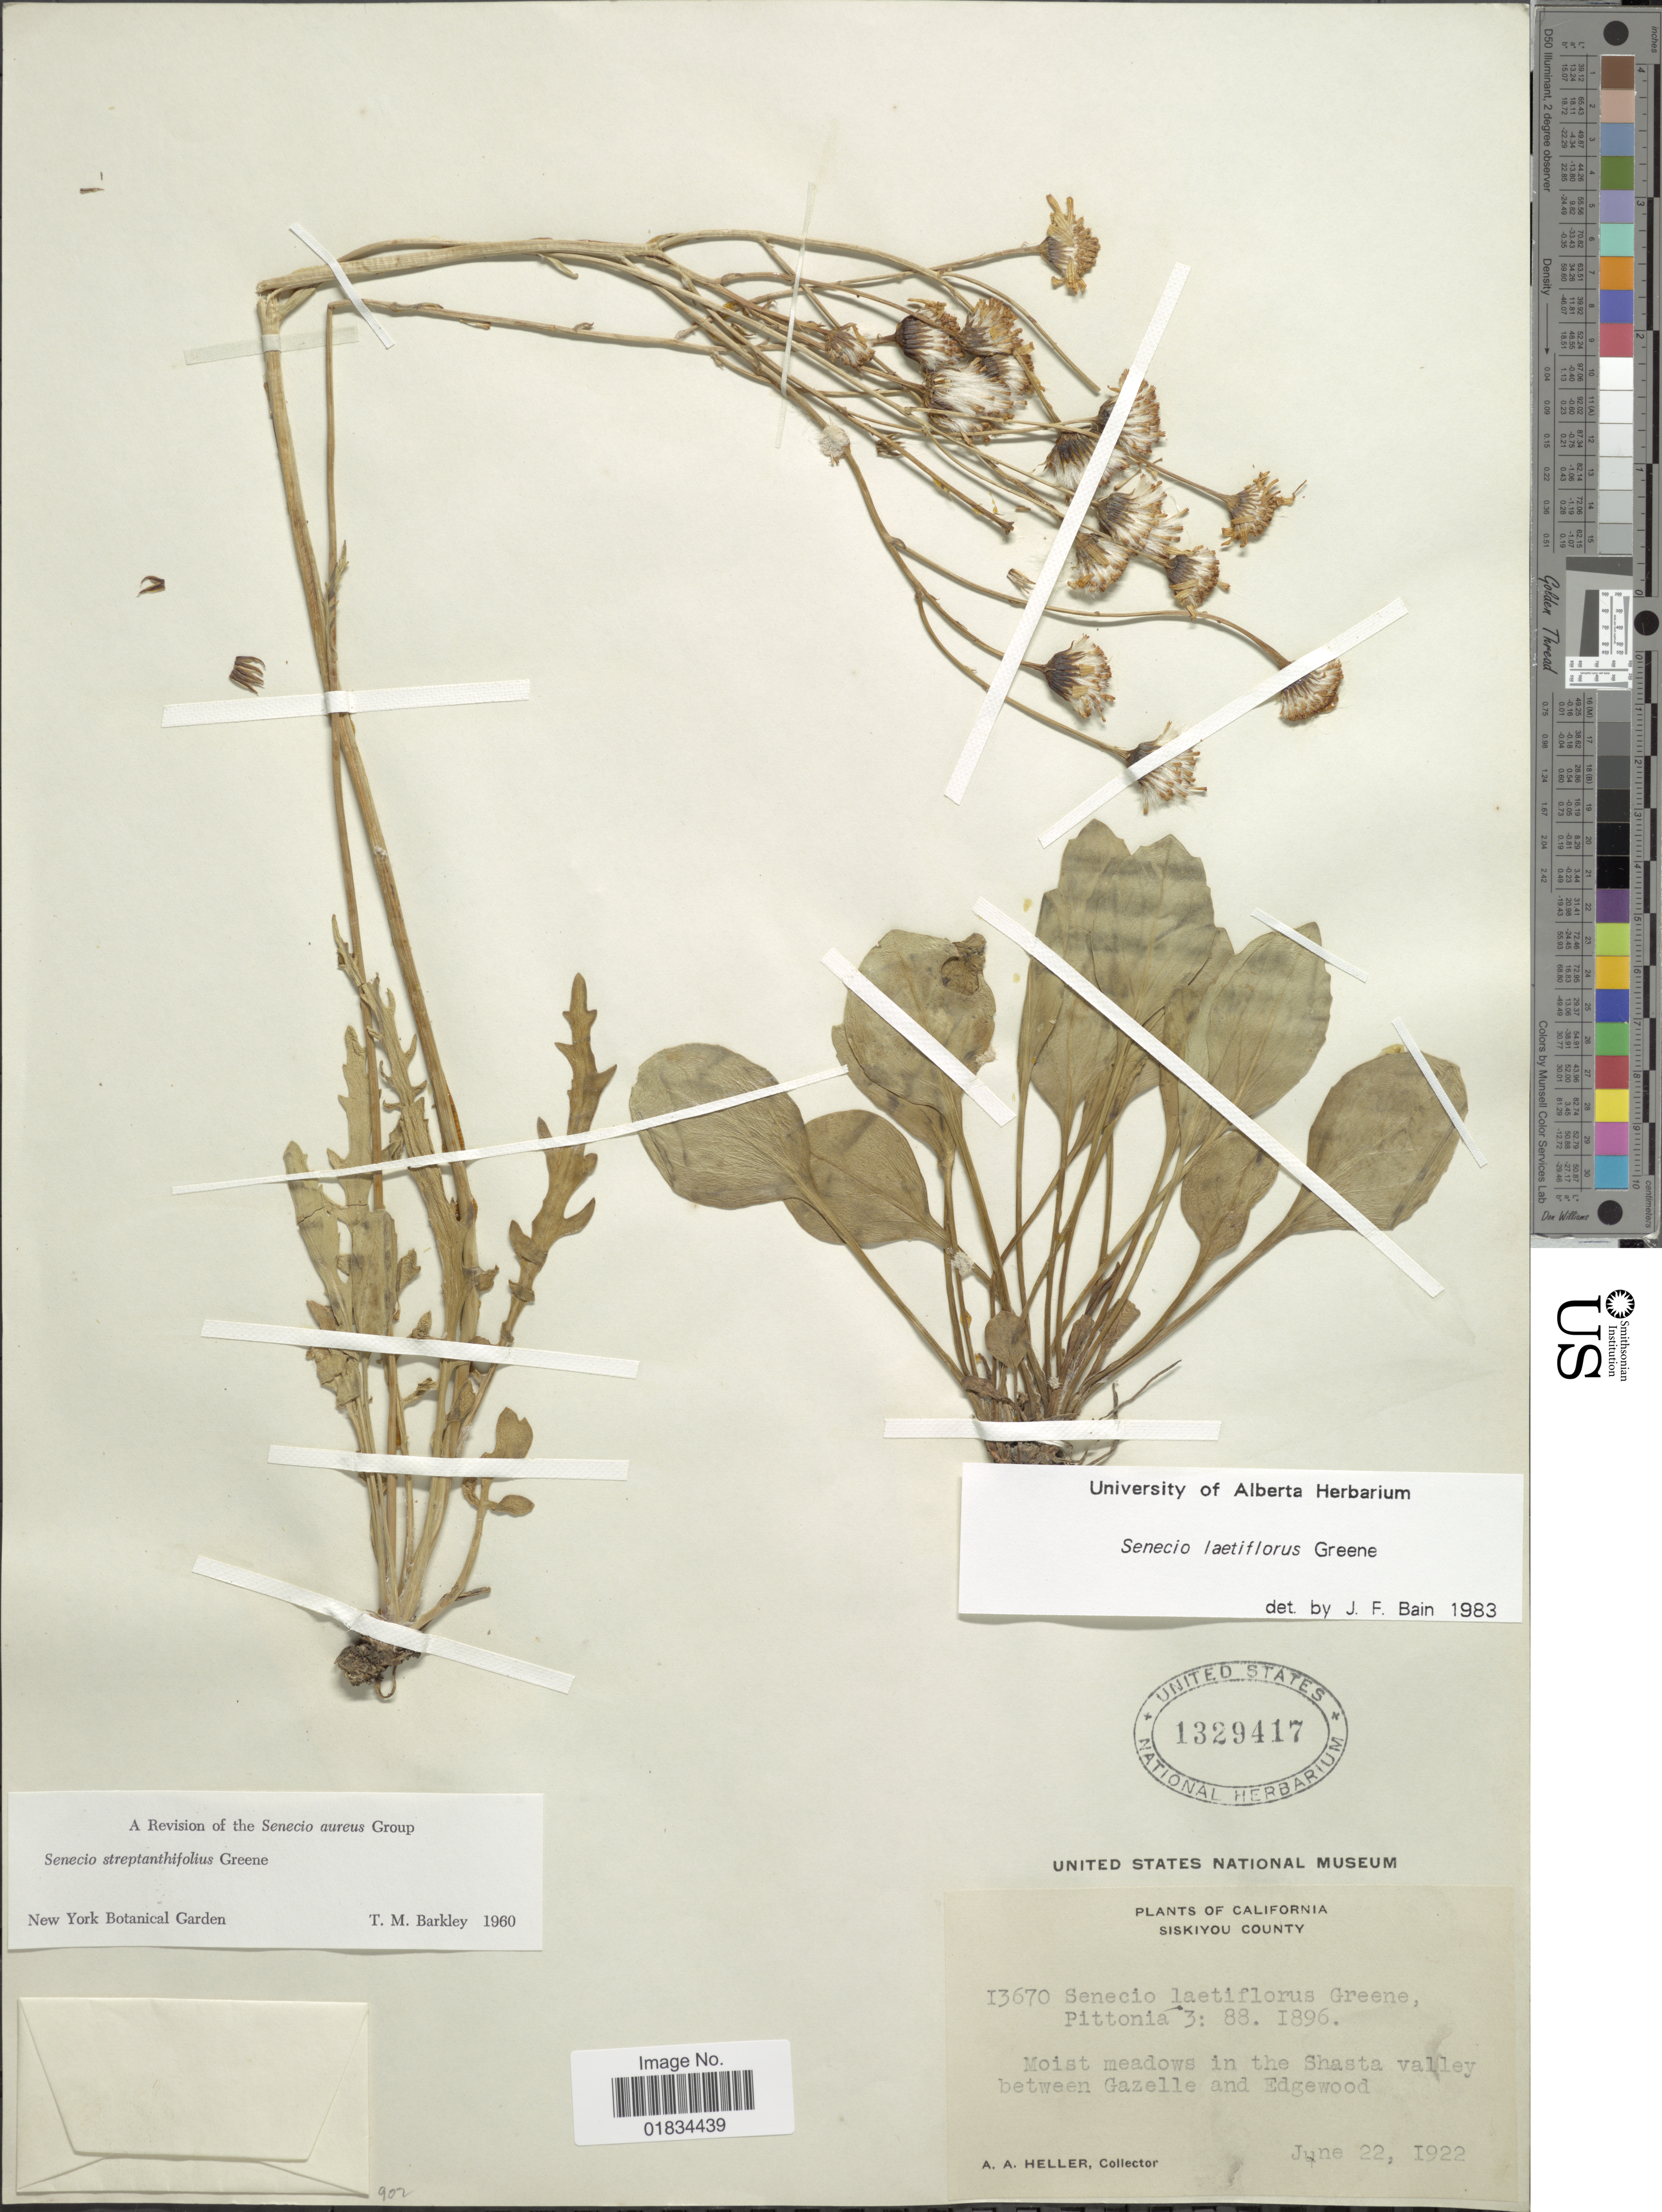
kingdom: Plantae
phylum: Tracheophyta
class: Magnoliopsida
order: Asterales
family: Asteraceae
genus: Senecio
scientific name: Senecio laetiflorus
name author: Greene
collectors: A. A. Heller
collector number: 13670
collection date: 1922-06-22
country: United States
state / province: California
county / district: Siskiyou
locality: Siskiyou County. In the Shasta valley between Gazelle and Edgewood.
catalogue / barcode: US 1329417